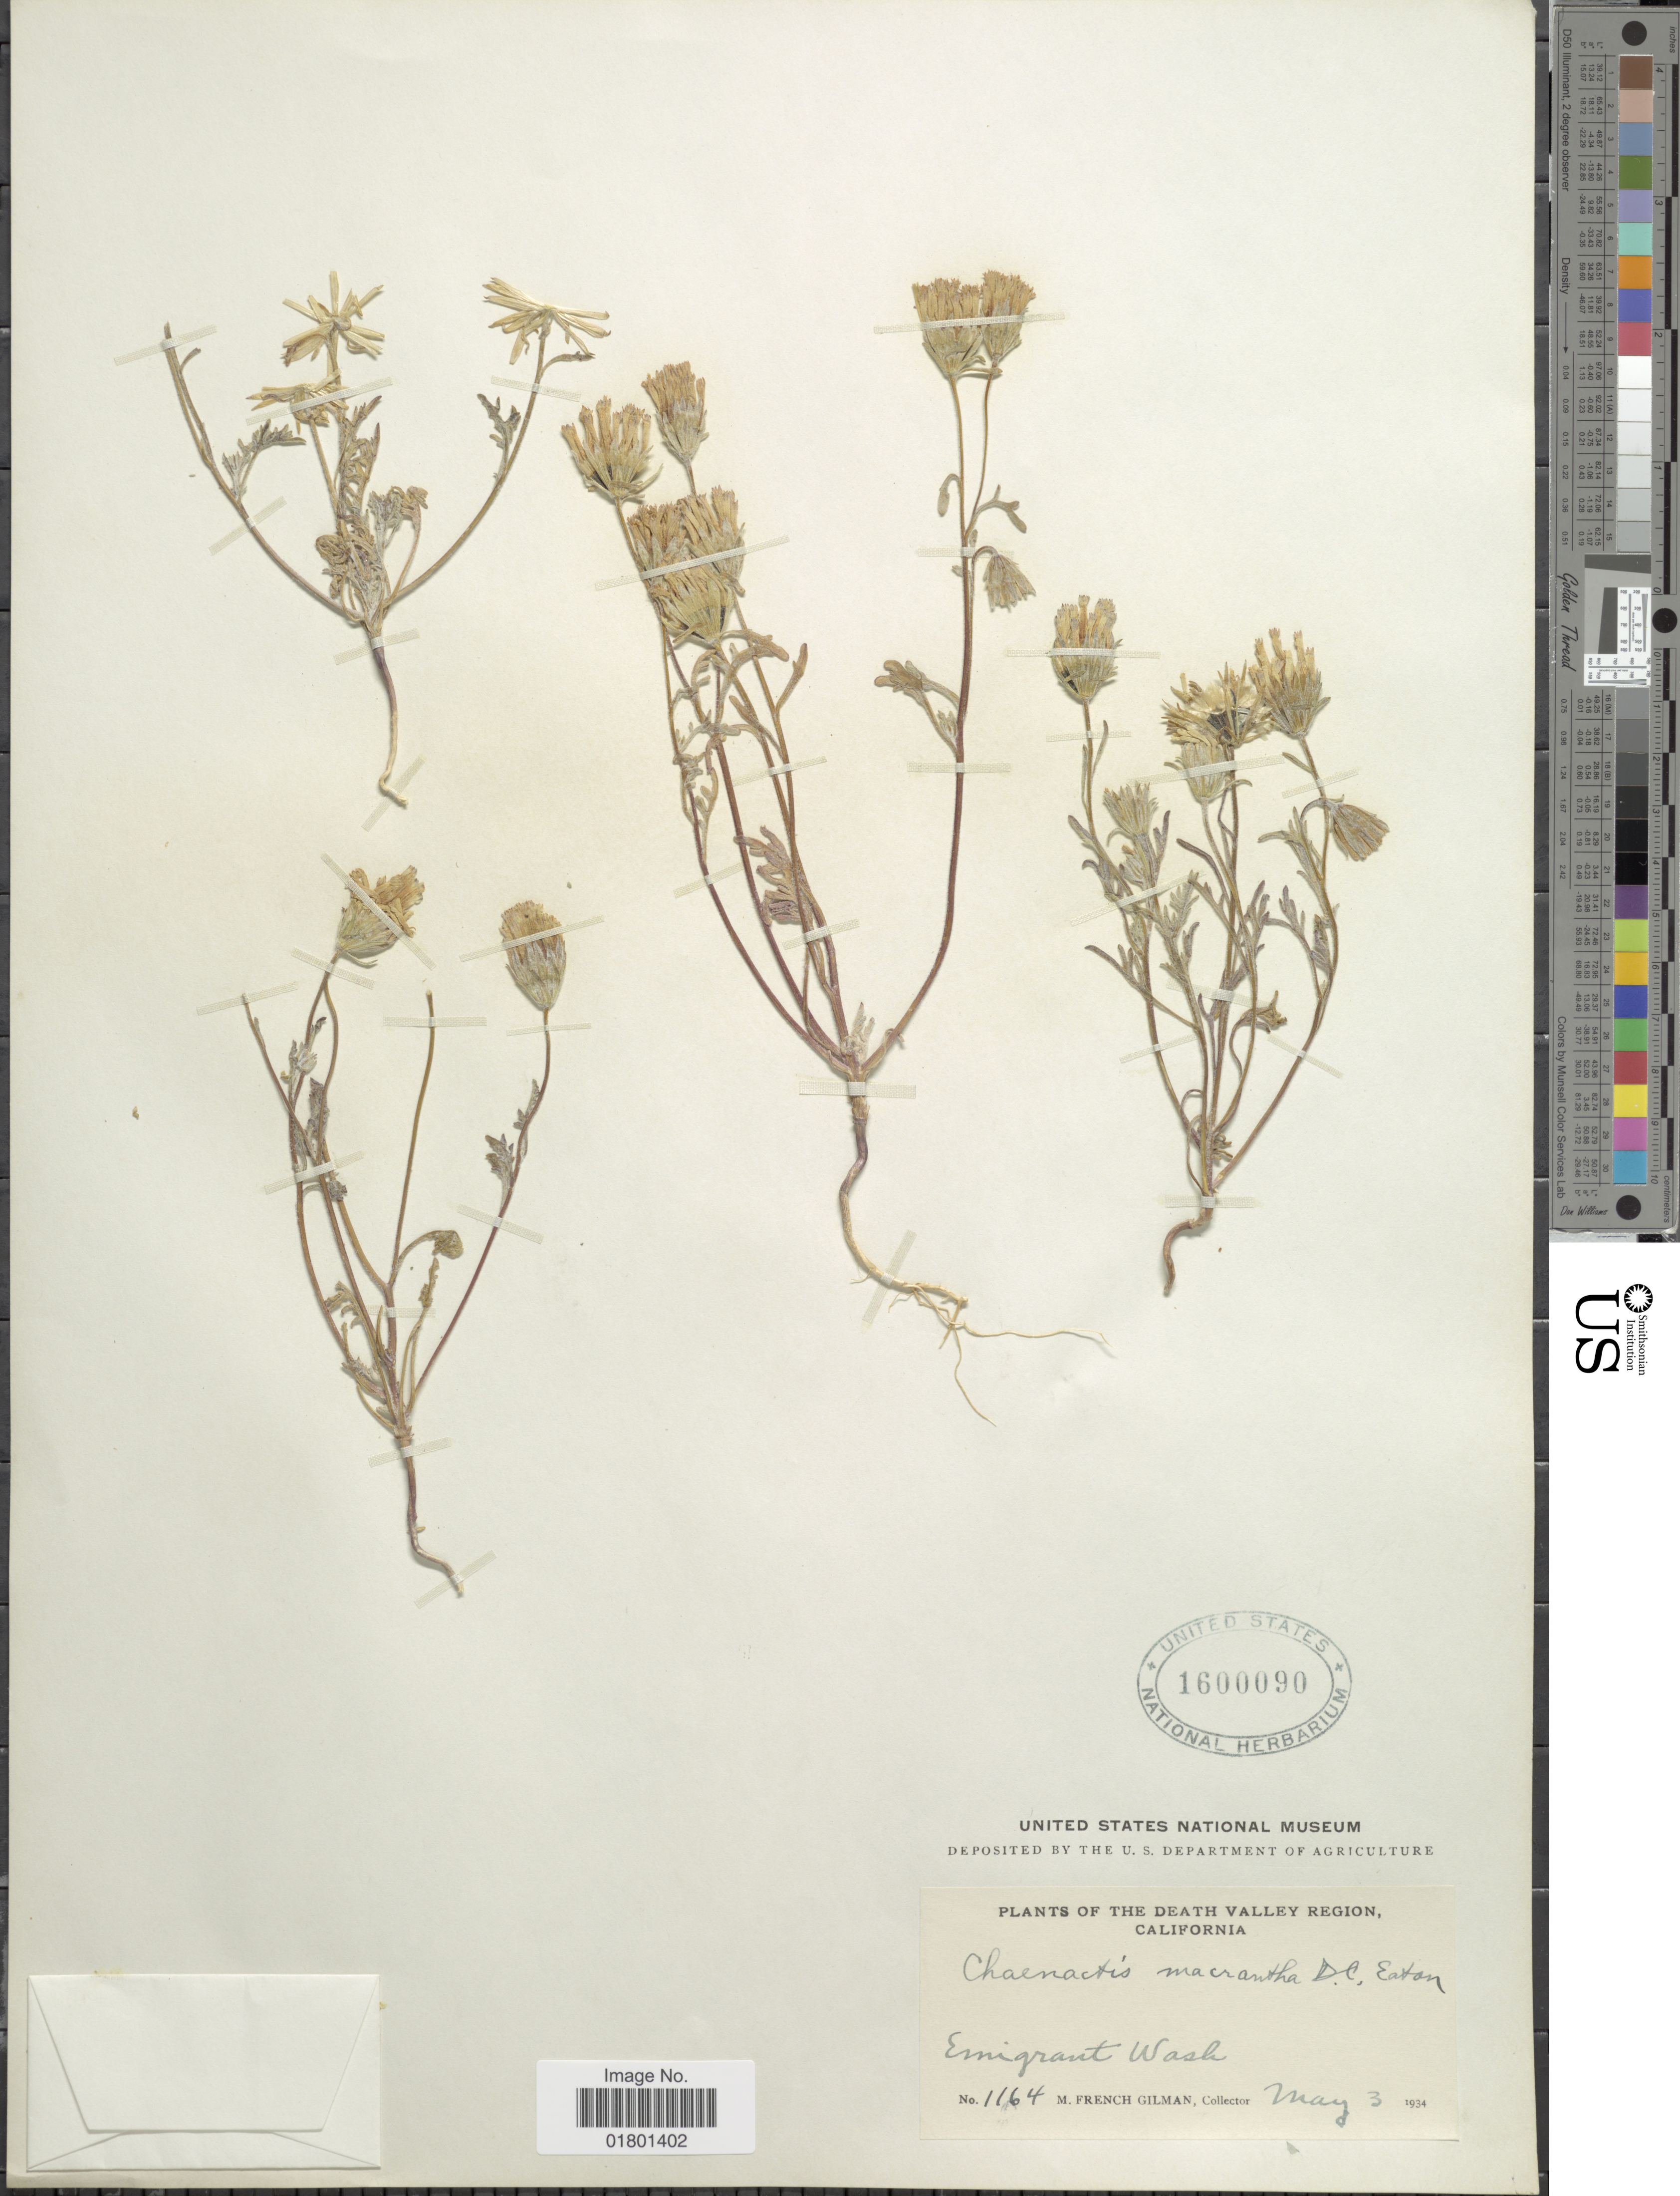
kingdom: Plantae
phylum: Tracheophyta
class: Magnoliopsida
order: Asterales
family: Asteraceae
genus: Chaenactis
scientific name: Chaenactis macrantha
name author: D.C. Eaton in C. King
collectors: M. F. Gilman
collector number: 1164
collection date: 1934-05-03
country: United States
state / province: California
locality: The Death Valley Region, Emigrant Wash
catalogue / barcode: US 1600090